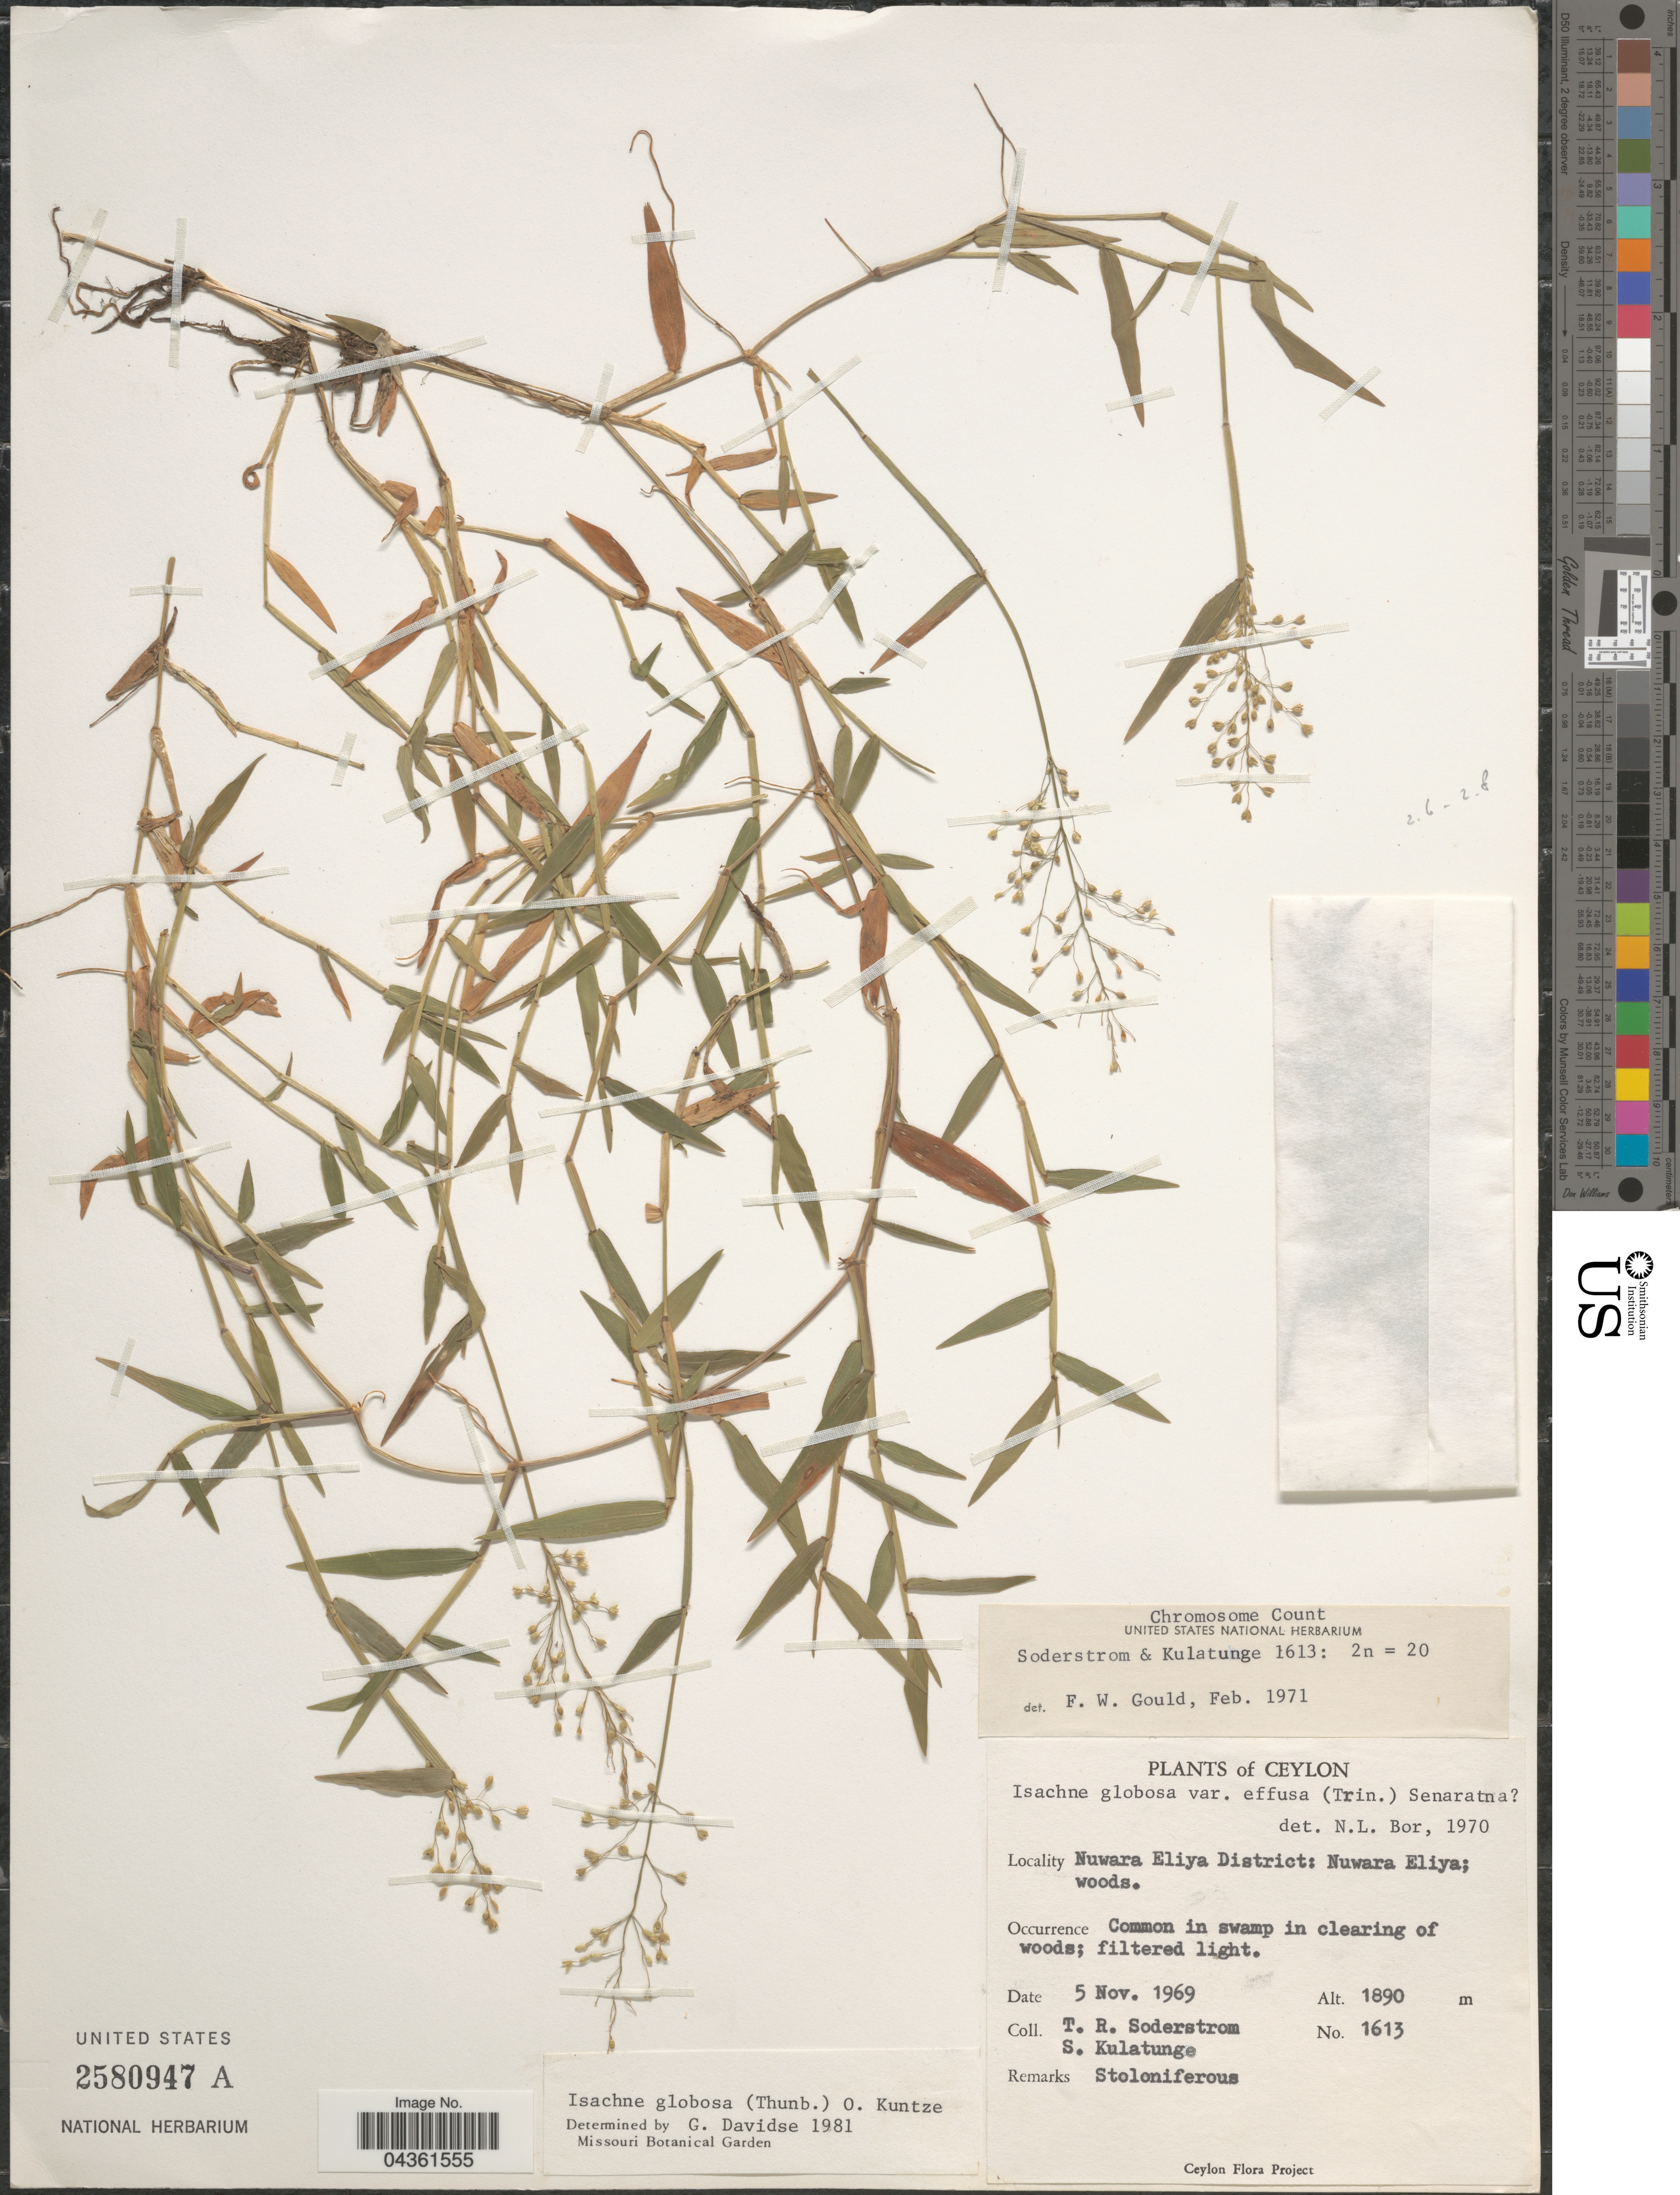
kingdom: Plantae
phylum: Tracheophyta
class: Liliopsida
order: Poales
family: Poaceae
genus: Isachne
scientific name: Isachne globosa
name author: (Thunb.) Kuntze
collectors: T. R. Soderstrom & S. Kulatunge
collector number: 1613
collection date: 1969-11-05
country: Sri Lanka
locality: Ceylon. Nuwara Eliya District: Nuwara Eliya; woods.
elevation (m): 1890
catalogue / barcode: US 2580947A